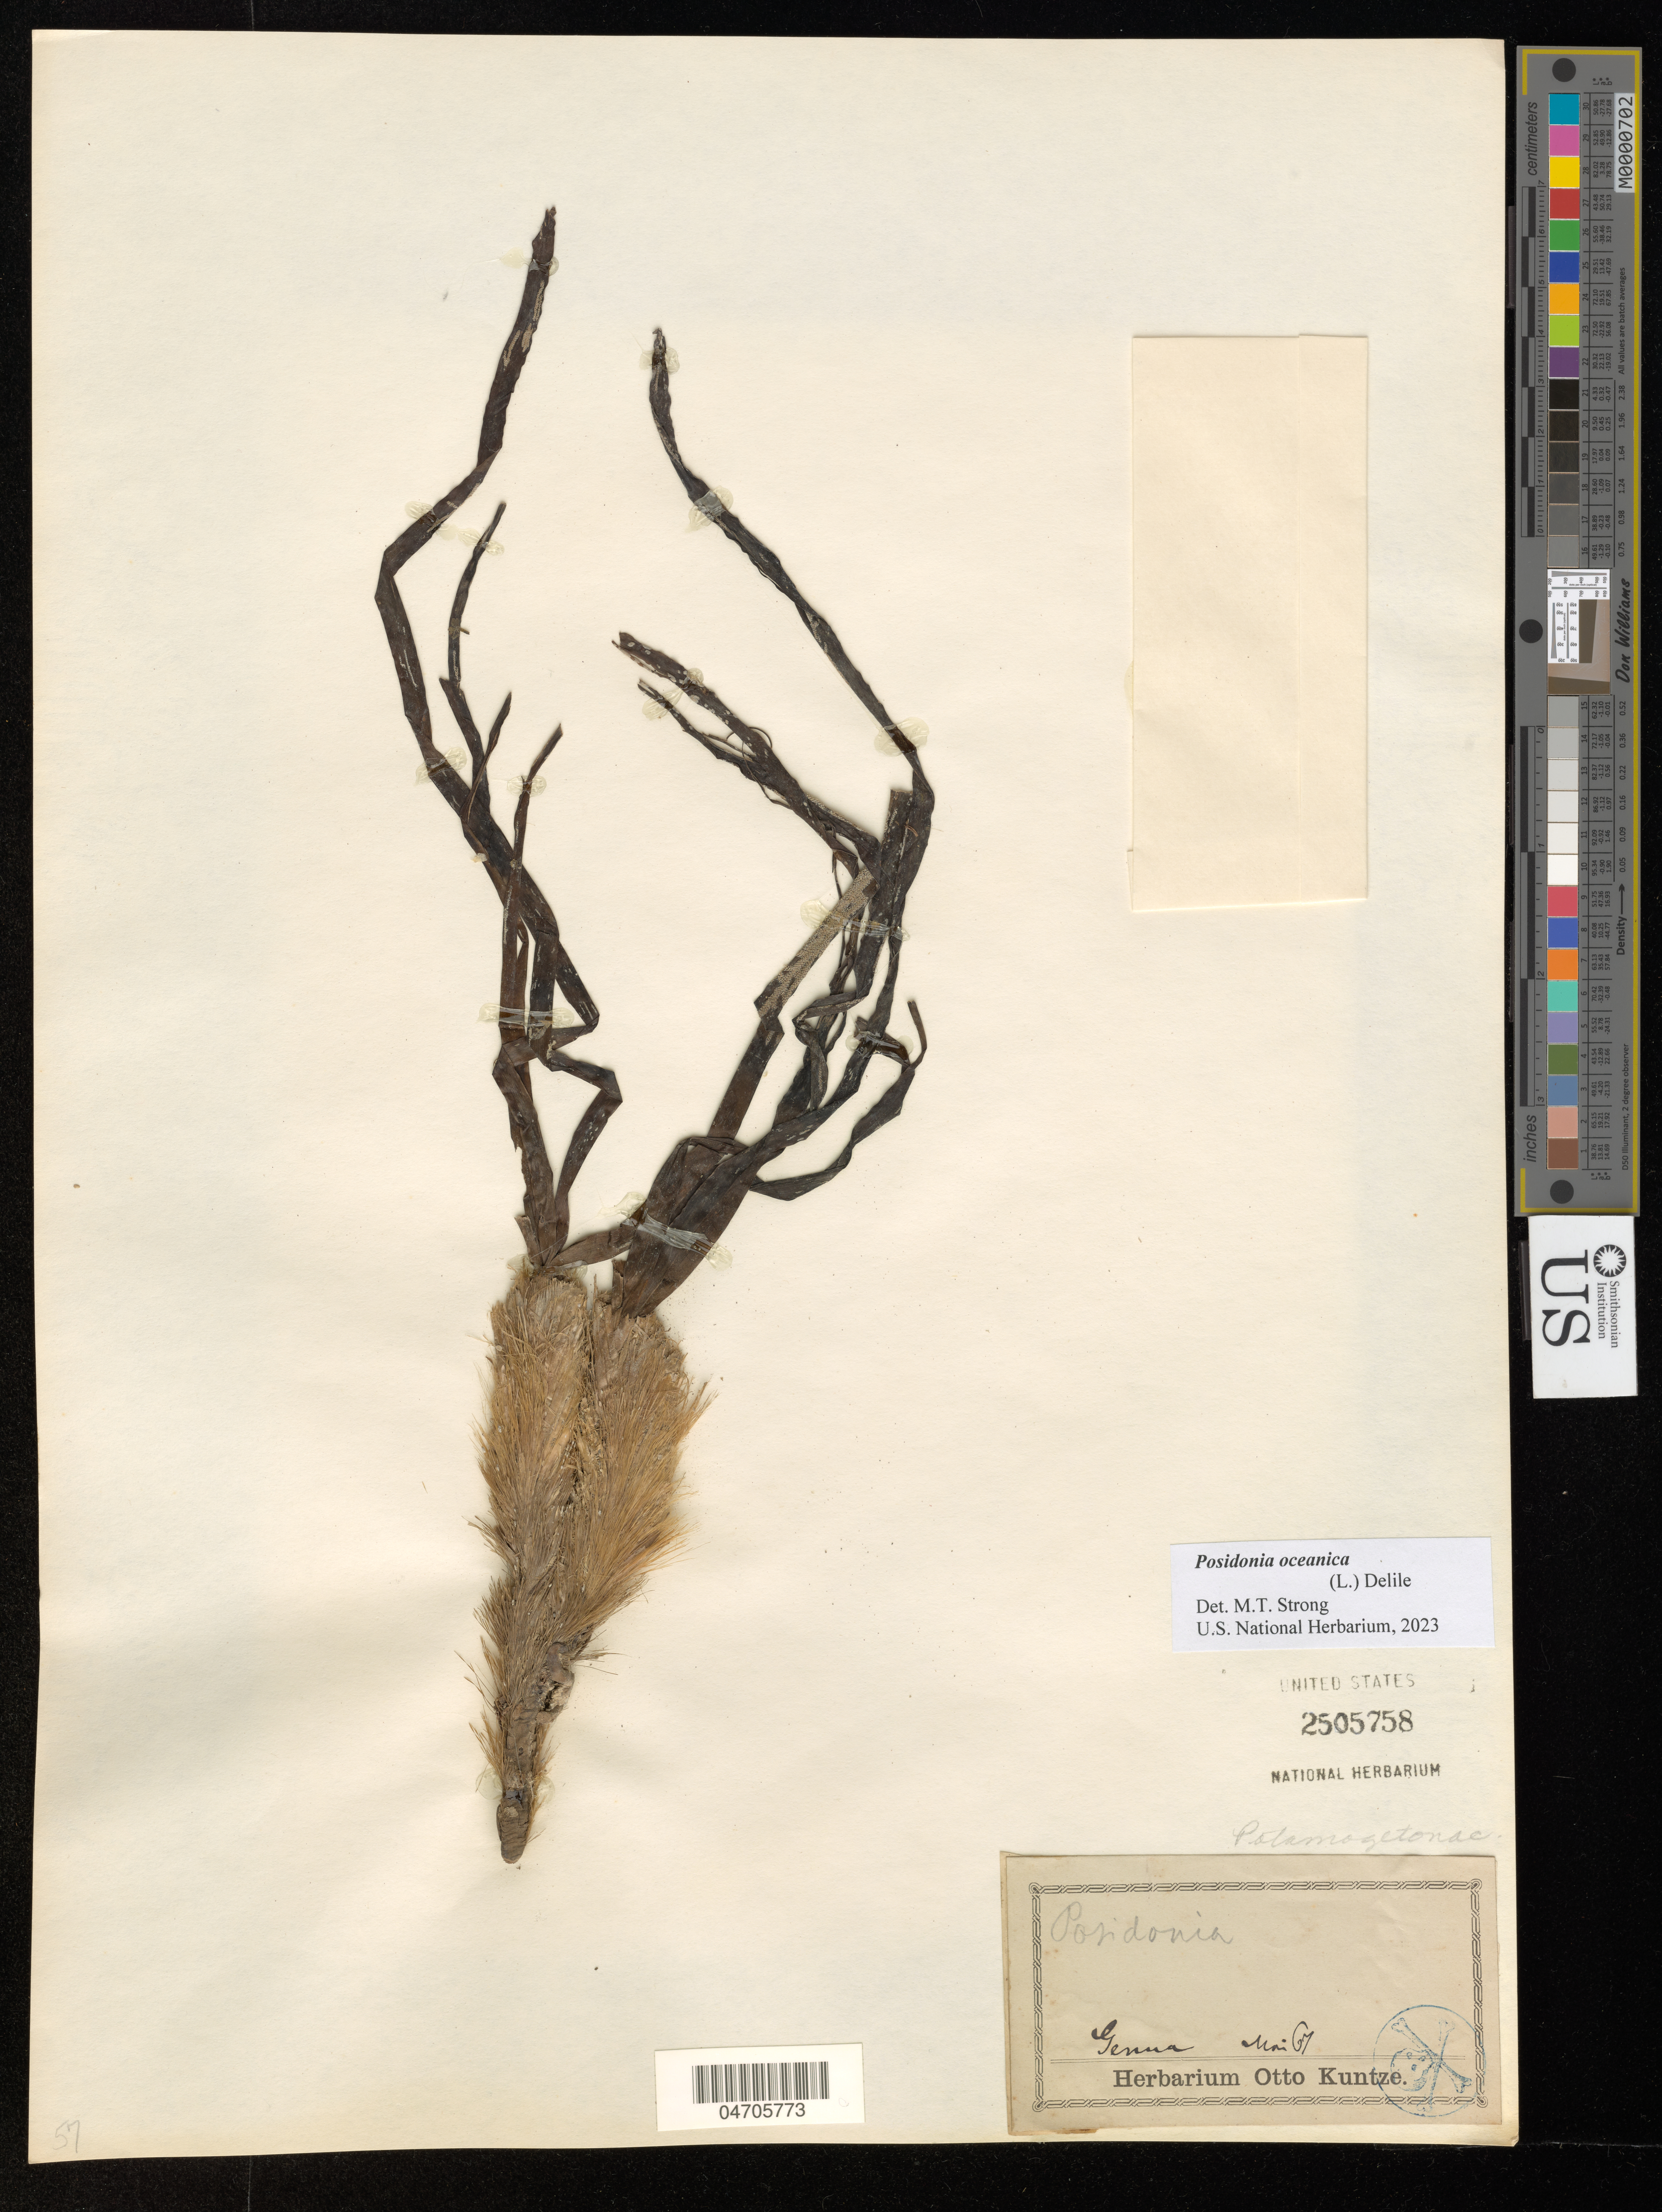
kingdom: Plantae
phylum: Tracheophyta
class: Liliopsida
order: Alismatales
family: Posidoniaceae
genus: Posidonia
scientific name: Posidonia oceanica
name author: (L.) Delile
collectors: ex herb. Otto Kuntze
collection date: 1967-05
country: Italy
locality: Genna.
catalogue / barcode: US 2505758